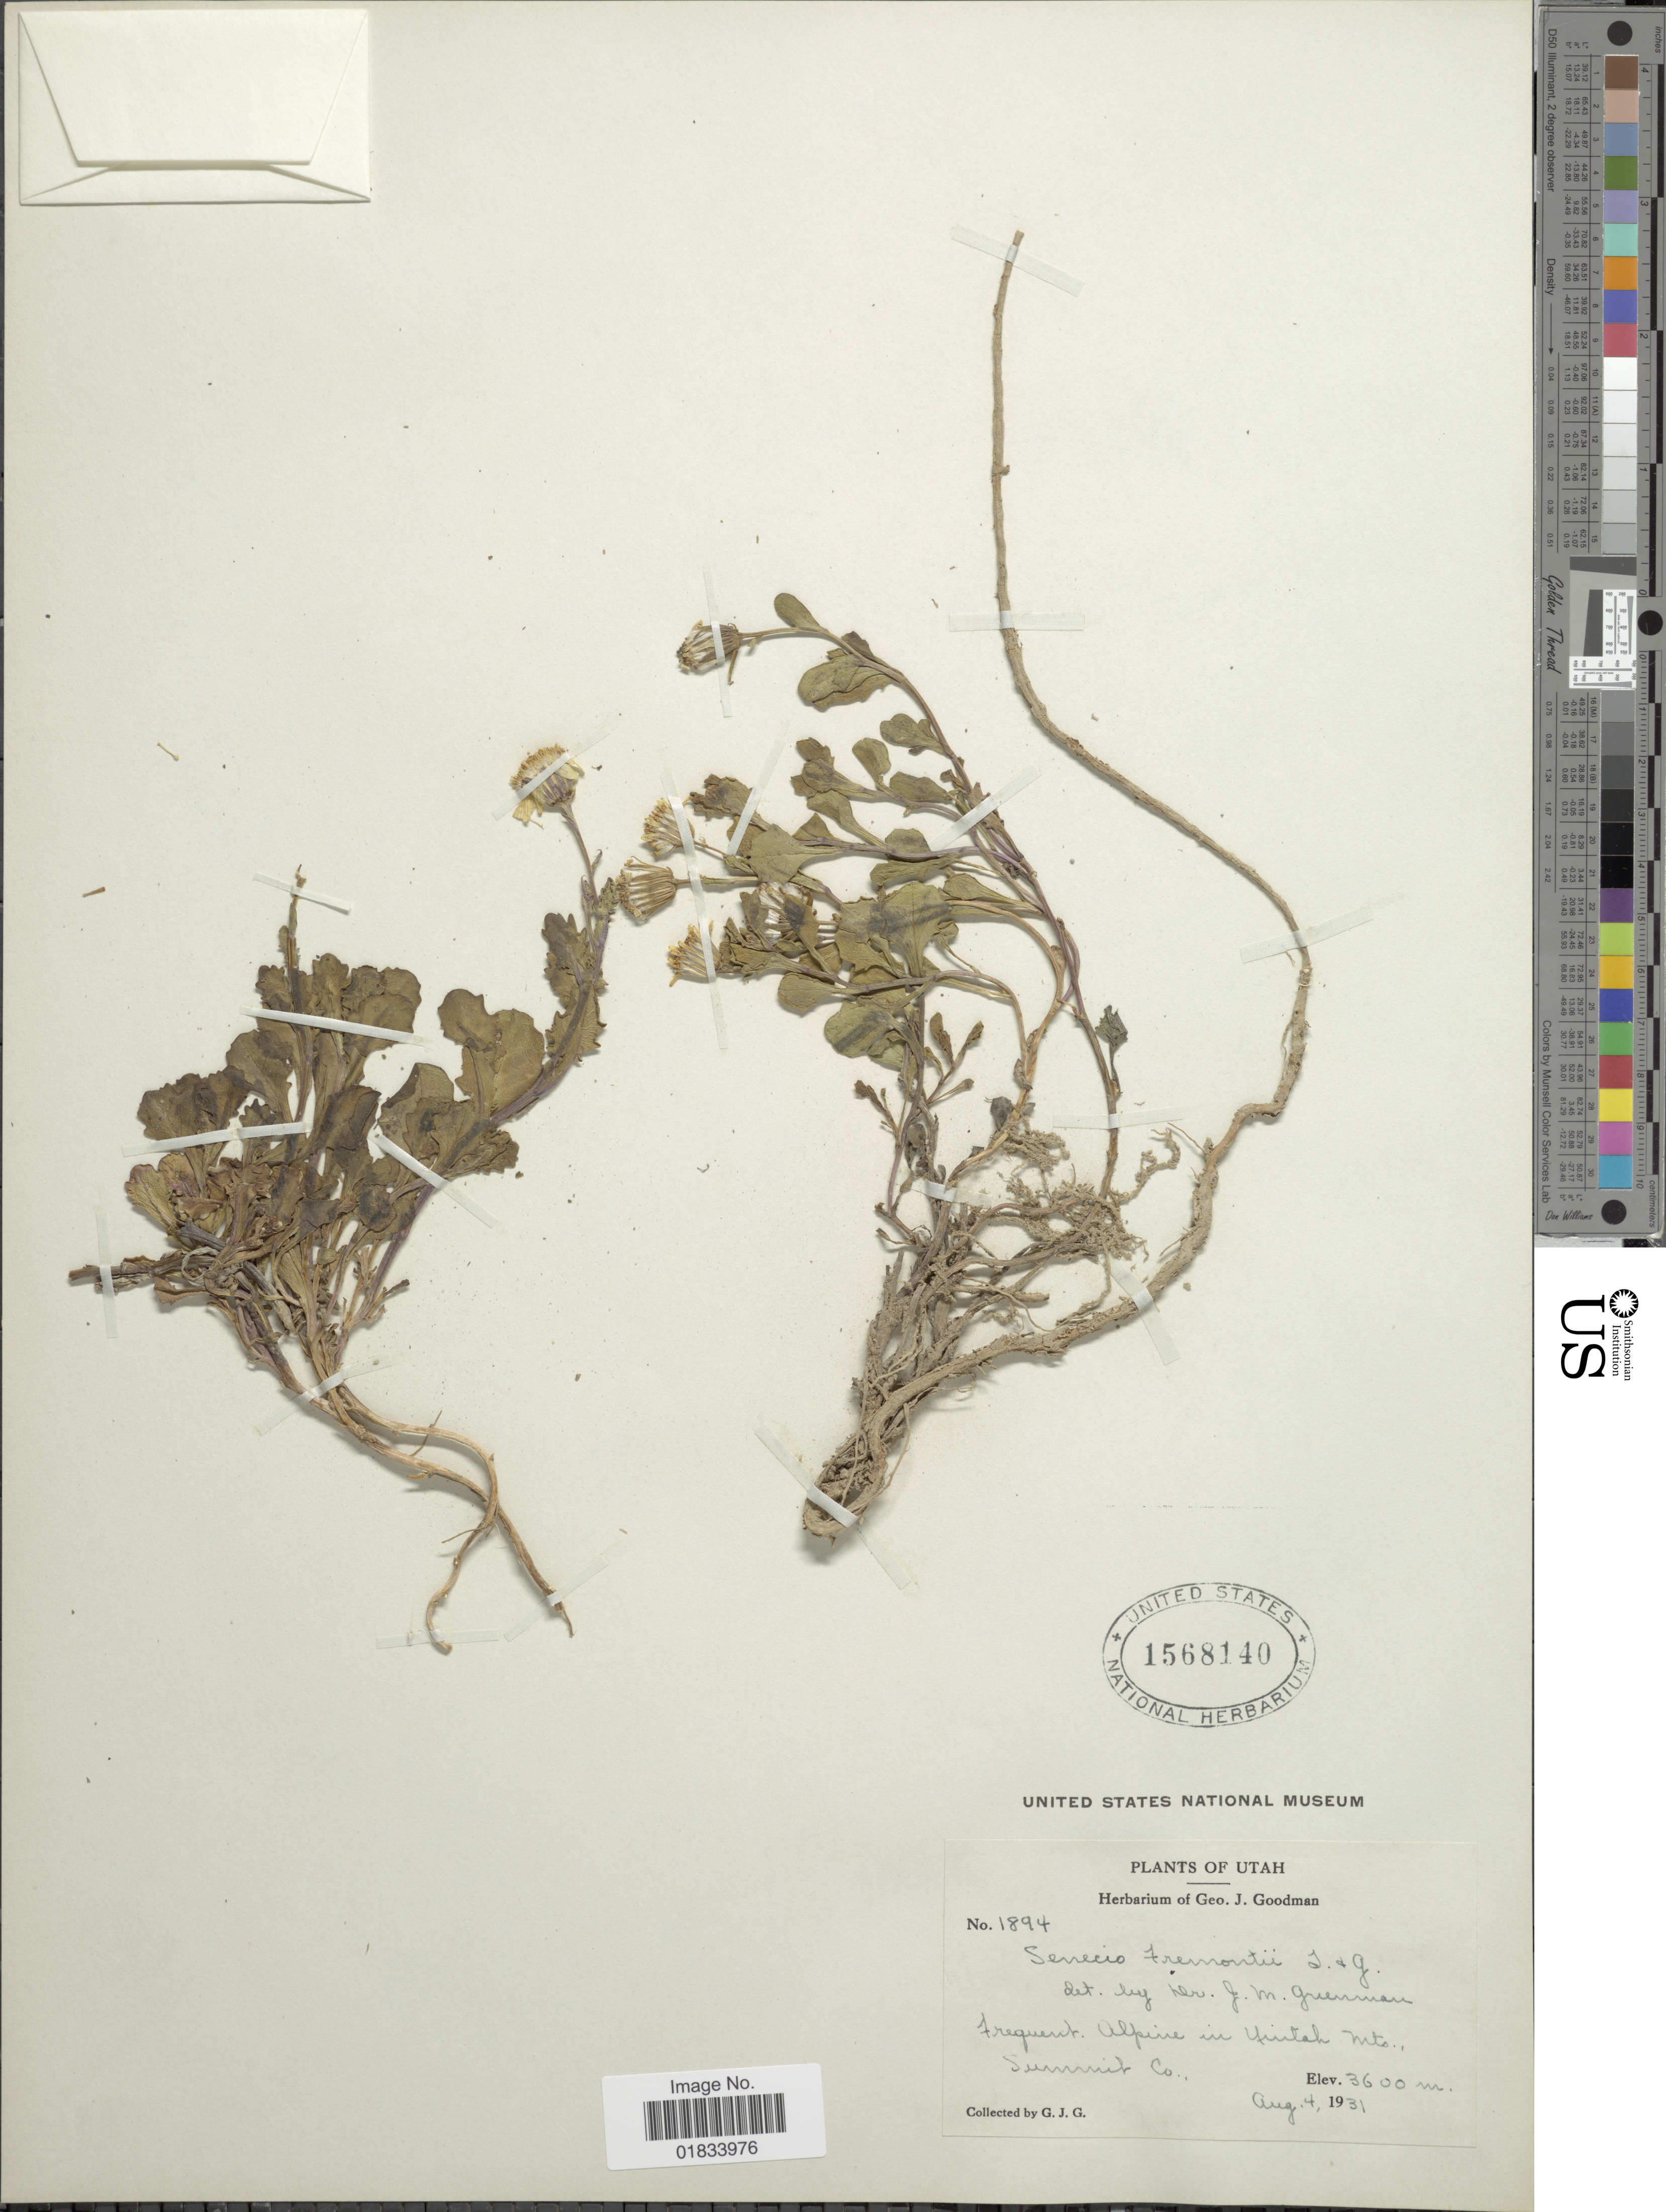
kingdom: Plantae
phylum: Tracheophyta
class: Magnoliopsida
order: Asterales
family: Asteraceae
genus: Senecio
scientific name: Senecio fremontii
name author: Torr. & A. Gray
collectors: G. J. Goodman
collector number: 1894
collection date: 1931-08-04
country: United States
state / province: Utah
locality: Frequent. Alpine in Uintah Mts. Summit Co.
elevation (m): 3600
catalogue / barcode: US 1568140